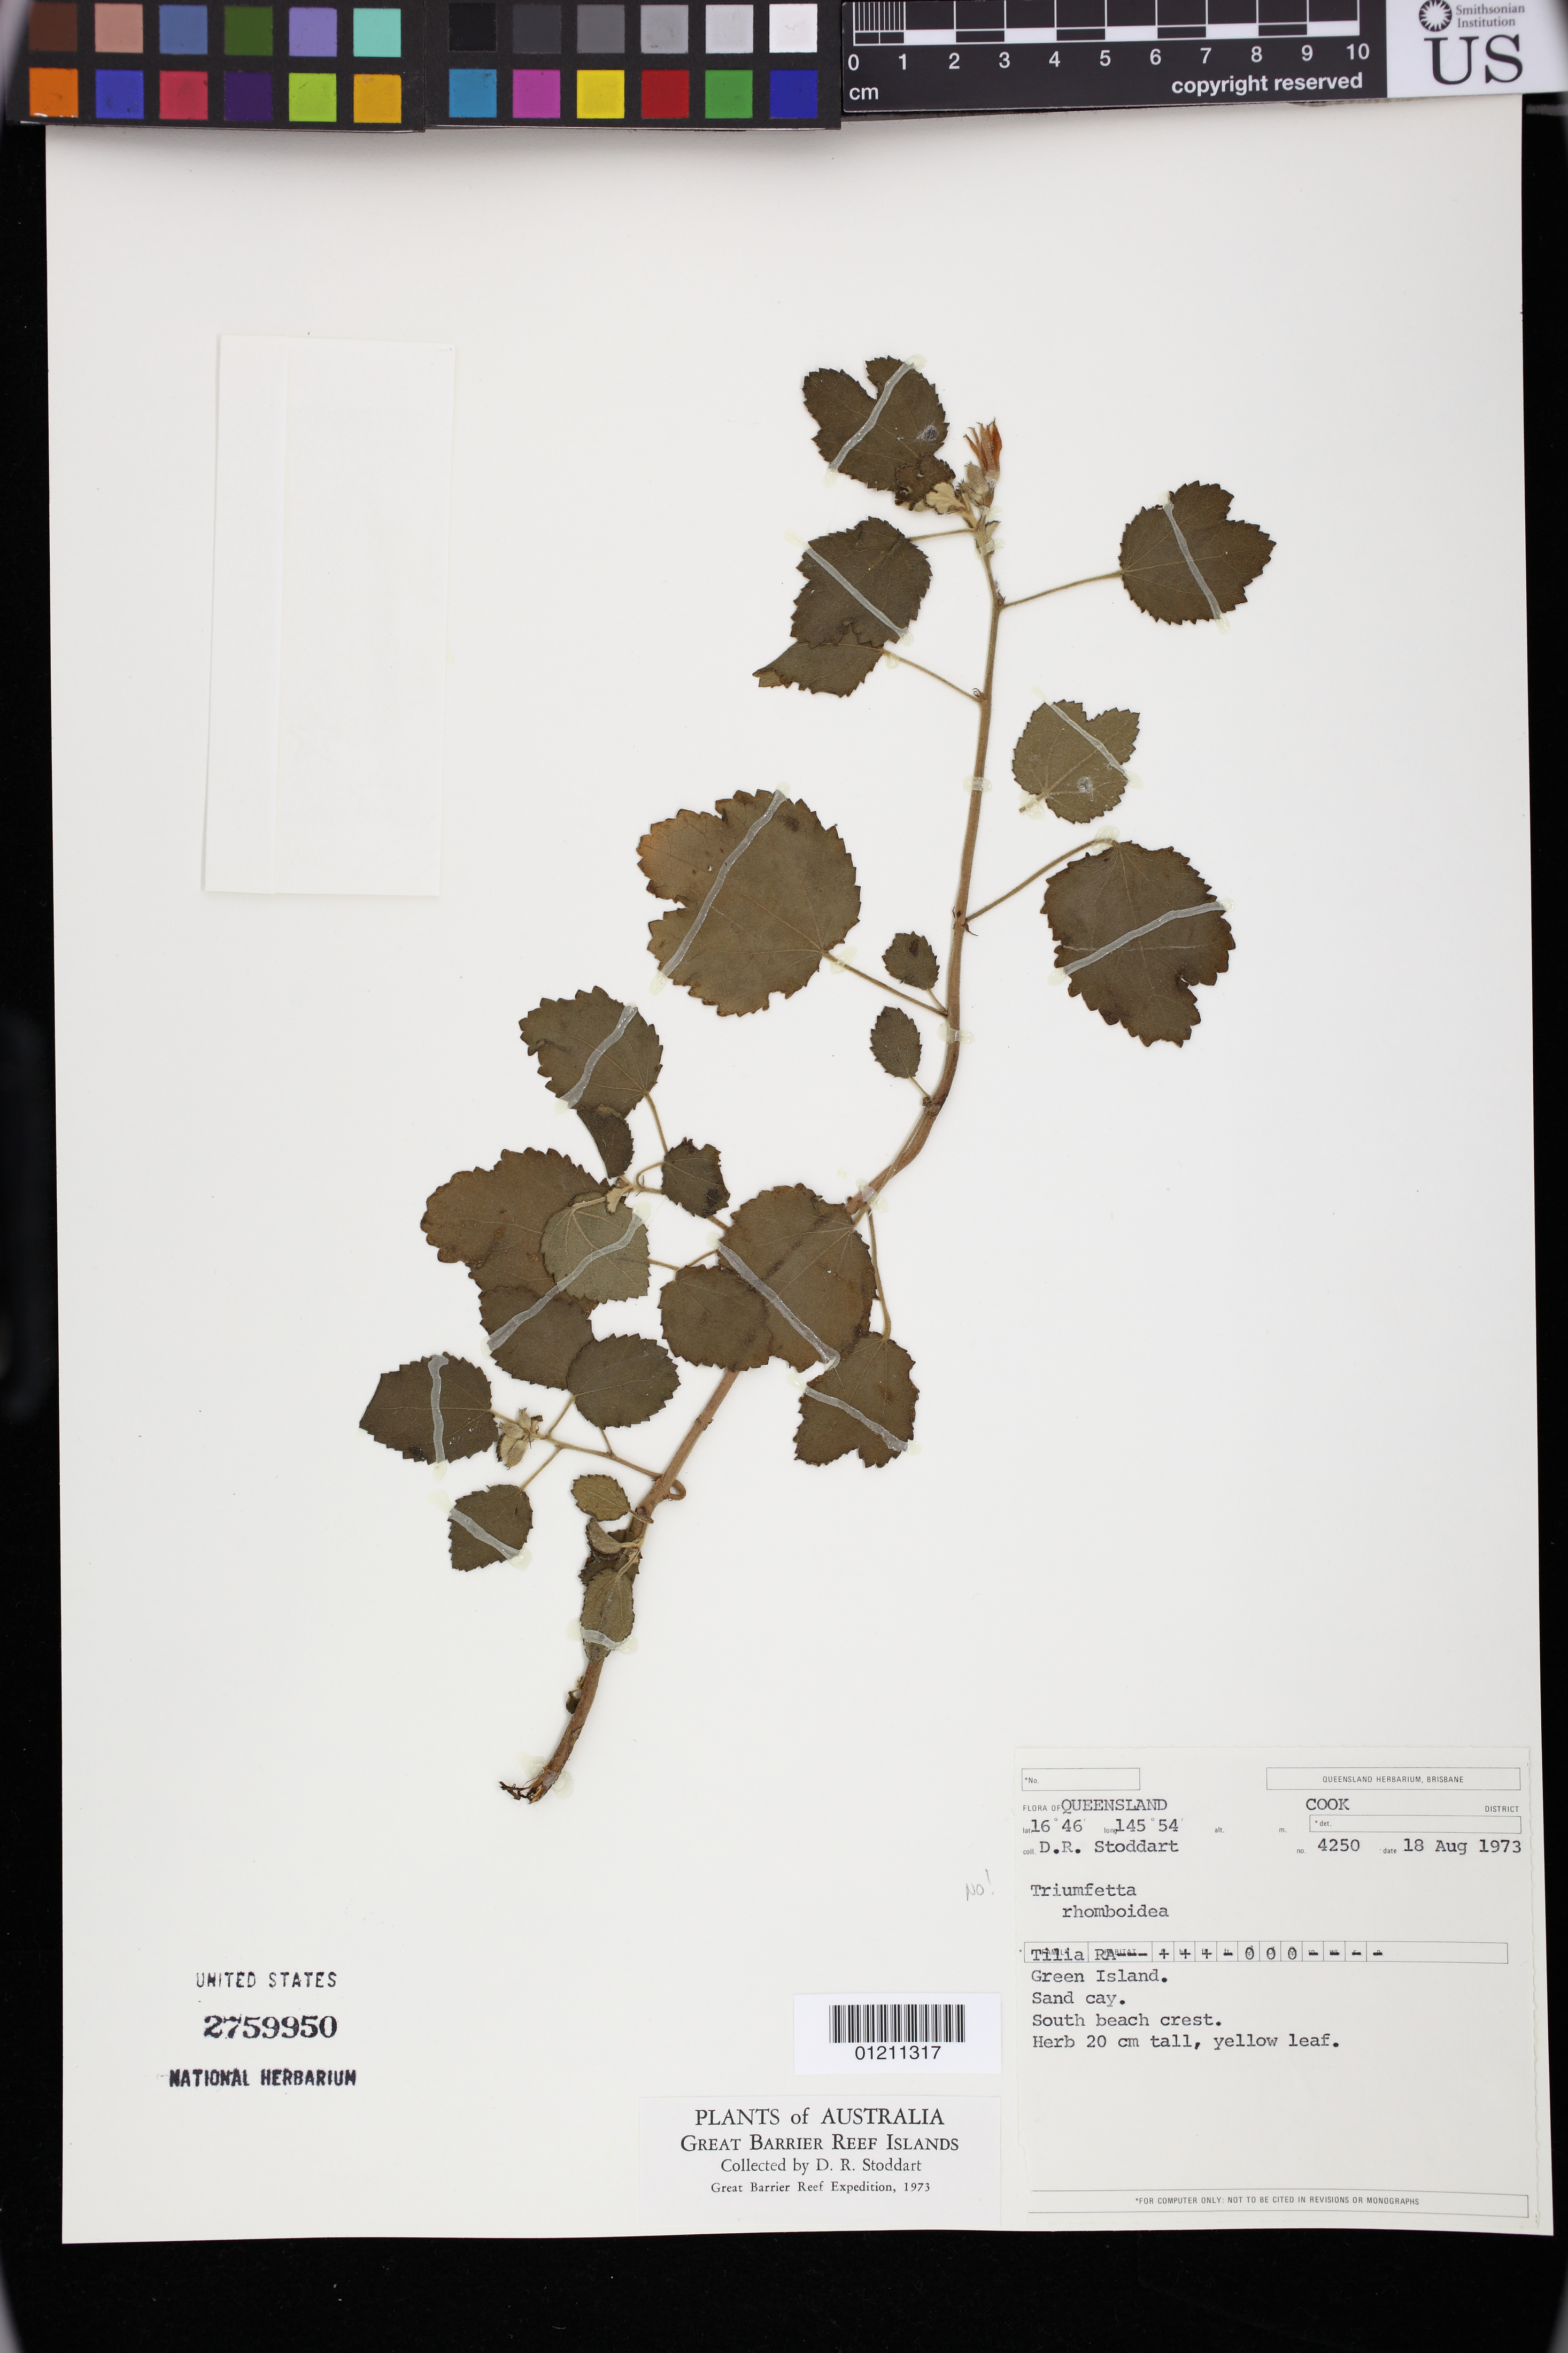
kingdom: Plantae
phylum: Tracheophyta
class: Magnoliopsida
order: Malvales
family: Malvaceae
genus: Triumfetta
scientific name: Triumfetta sp.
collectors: D. R. Stoddart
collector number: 4250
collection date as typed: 18 Aug 1973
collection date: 1973-08-18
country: Australia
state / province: Queensland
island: Green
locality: Cook District: Great Barrier Reef Islands, Green Island, Sand cay. South beach crest.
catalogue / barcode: US 2759950